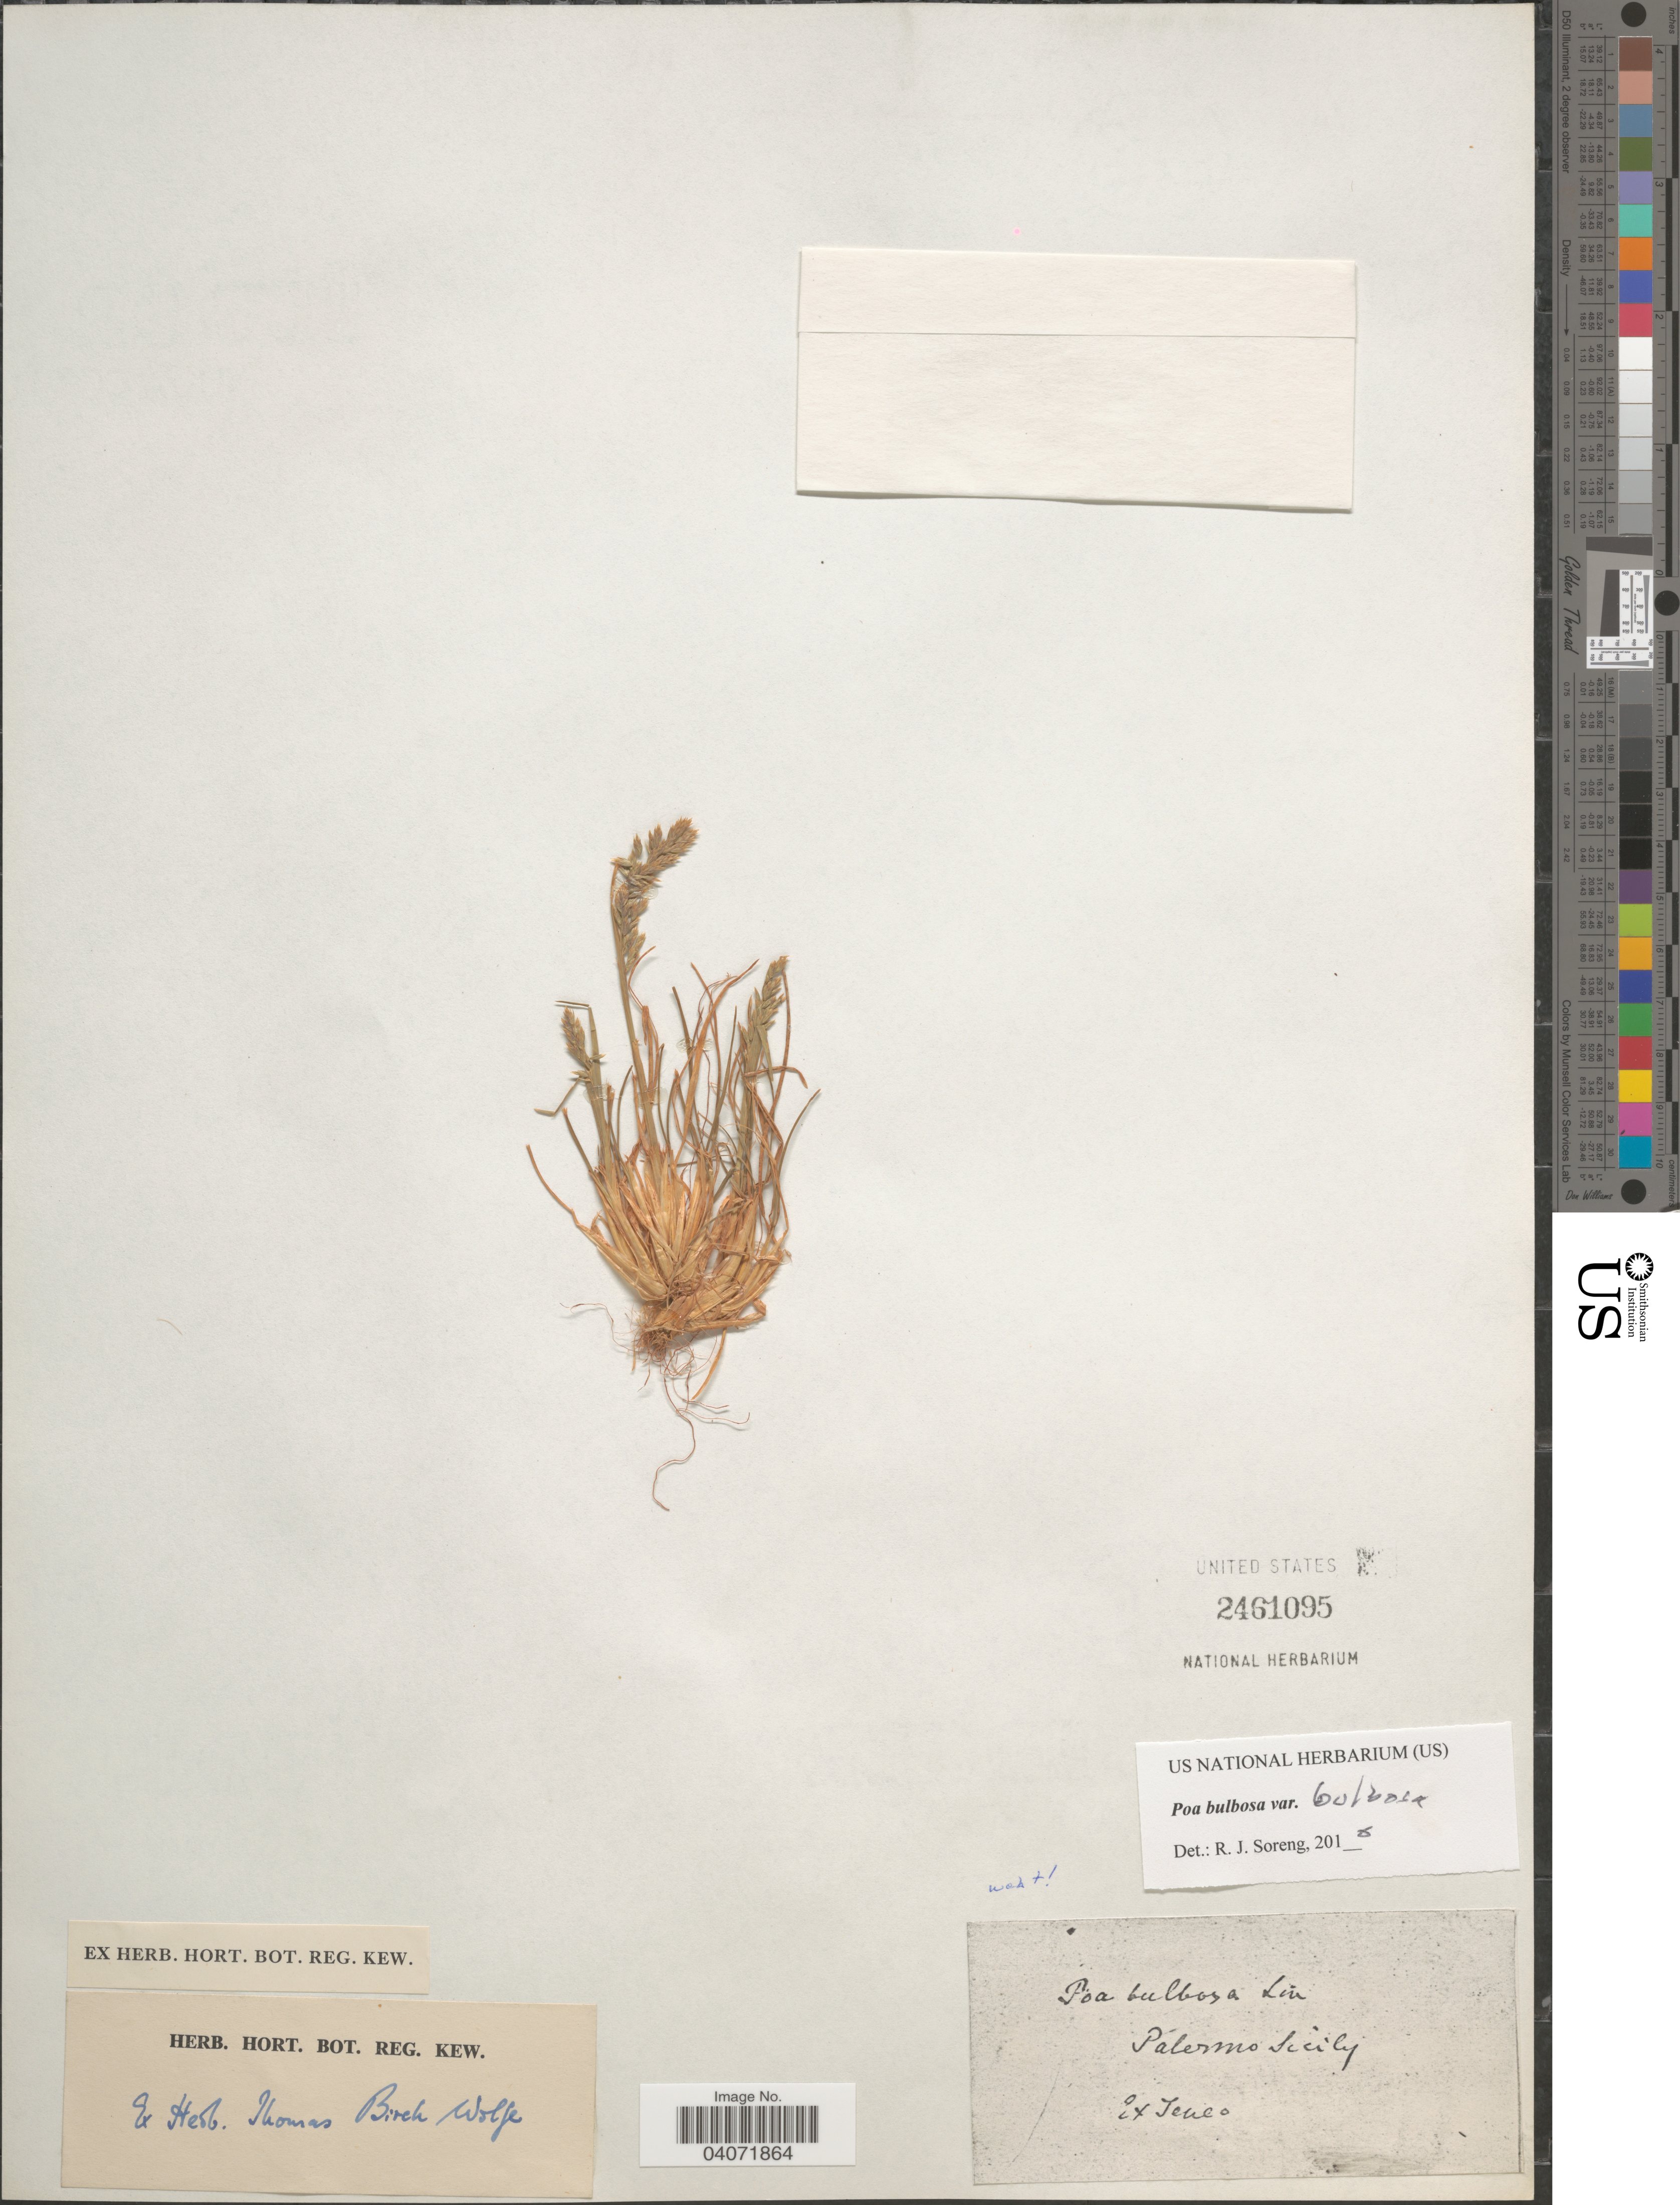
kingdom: Plantae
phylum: Tracheophyta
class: Liliopsida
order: Poales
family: Poaceae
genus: Poa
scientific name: Poa bulbosa subsp. bulbosa var. bulbosa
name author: L.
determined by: Soreng, Robert J., Research Associate (BOT), Smithsonian Institution - National Museum of Natural History (UNITED STATES)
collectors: Ex herb. Thomas Birch Wolfe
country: Italy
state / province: Siciliana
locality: Palermo Sicily.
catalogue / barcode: US 2461095